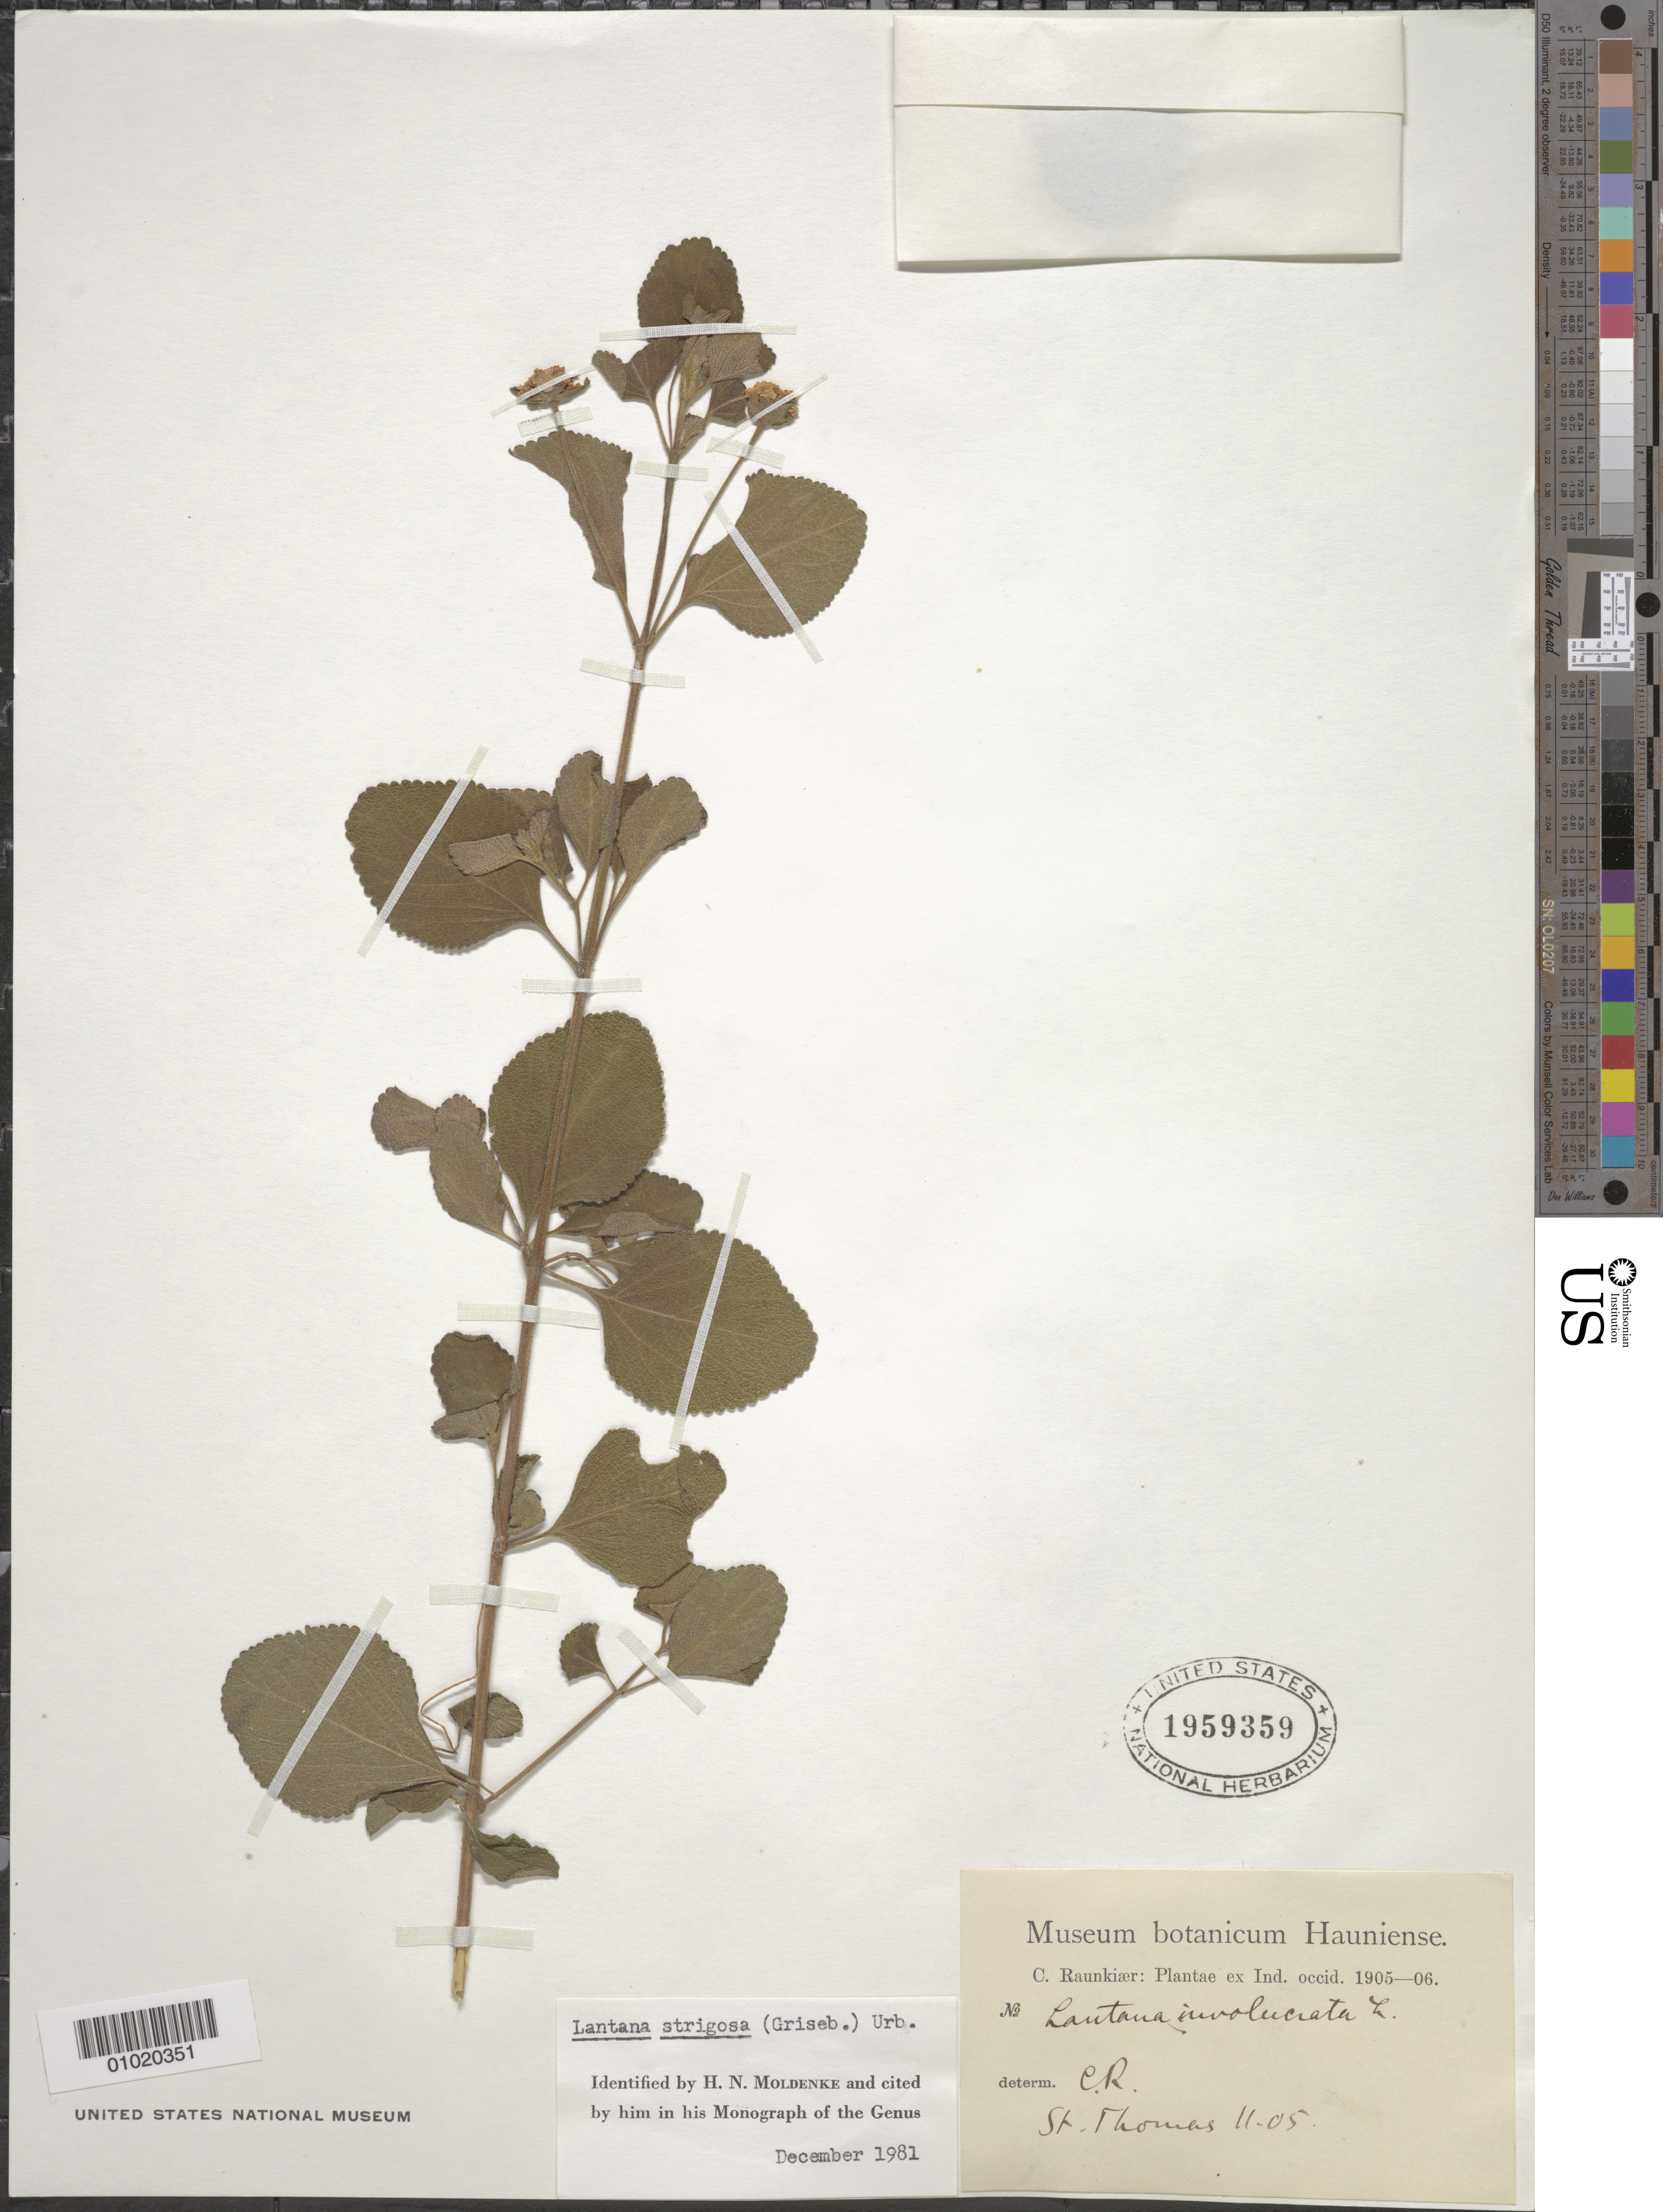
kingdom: Plantae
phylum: Tracheophyta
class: Magnoliopsida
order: Lamiales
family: Verbenaceae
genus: Lantana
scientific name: Lantana strigosa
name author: (Griseb.) Urb.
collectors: C. Raunkiær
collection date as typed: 11 May 1905 to 11 Nov 1906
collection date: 1905-05-11/1906-11-11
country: U.S. Virgin Islands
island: St. Thomas I.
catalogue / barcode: US 1959359